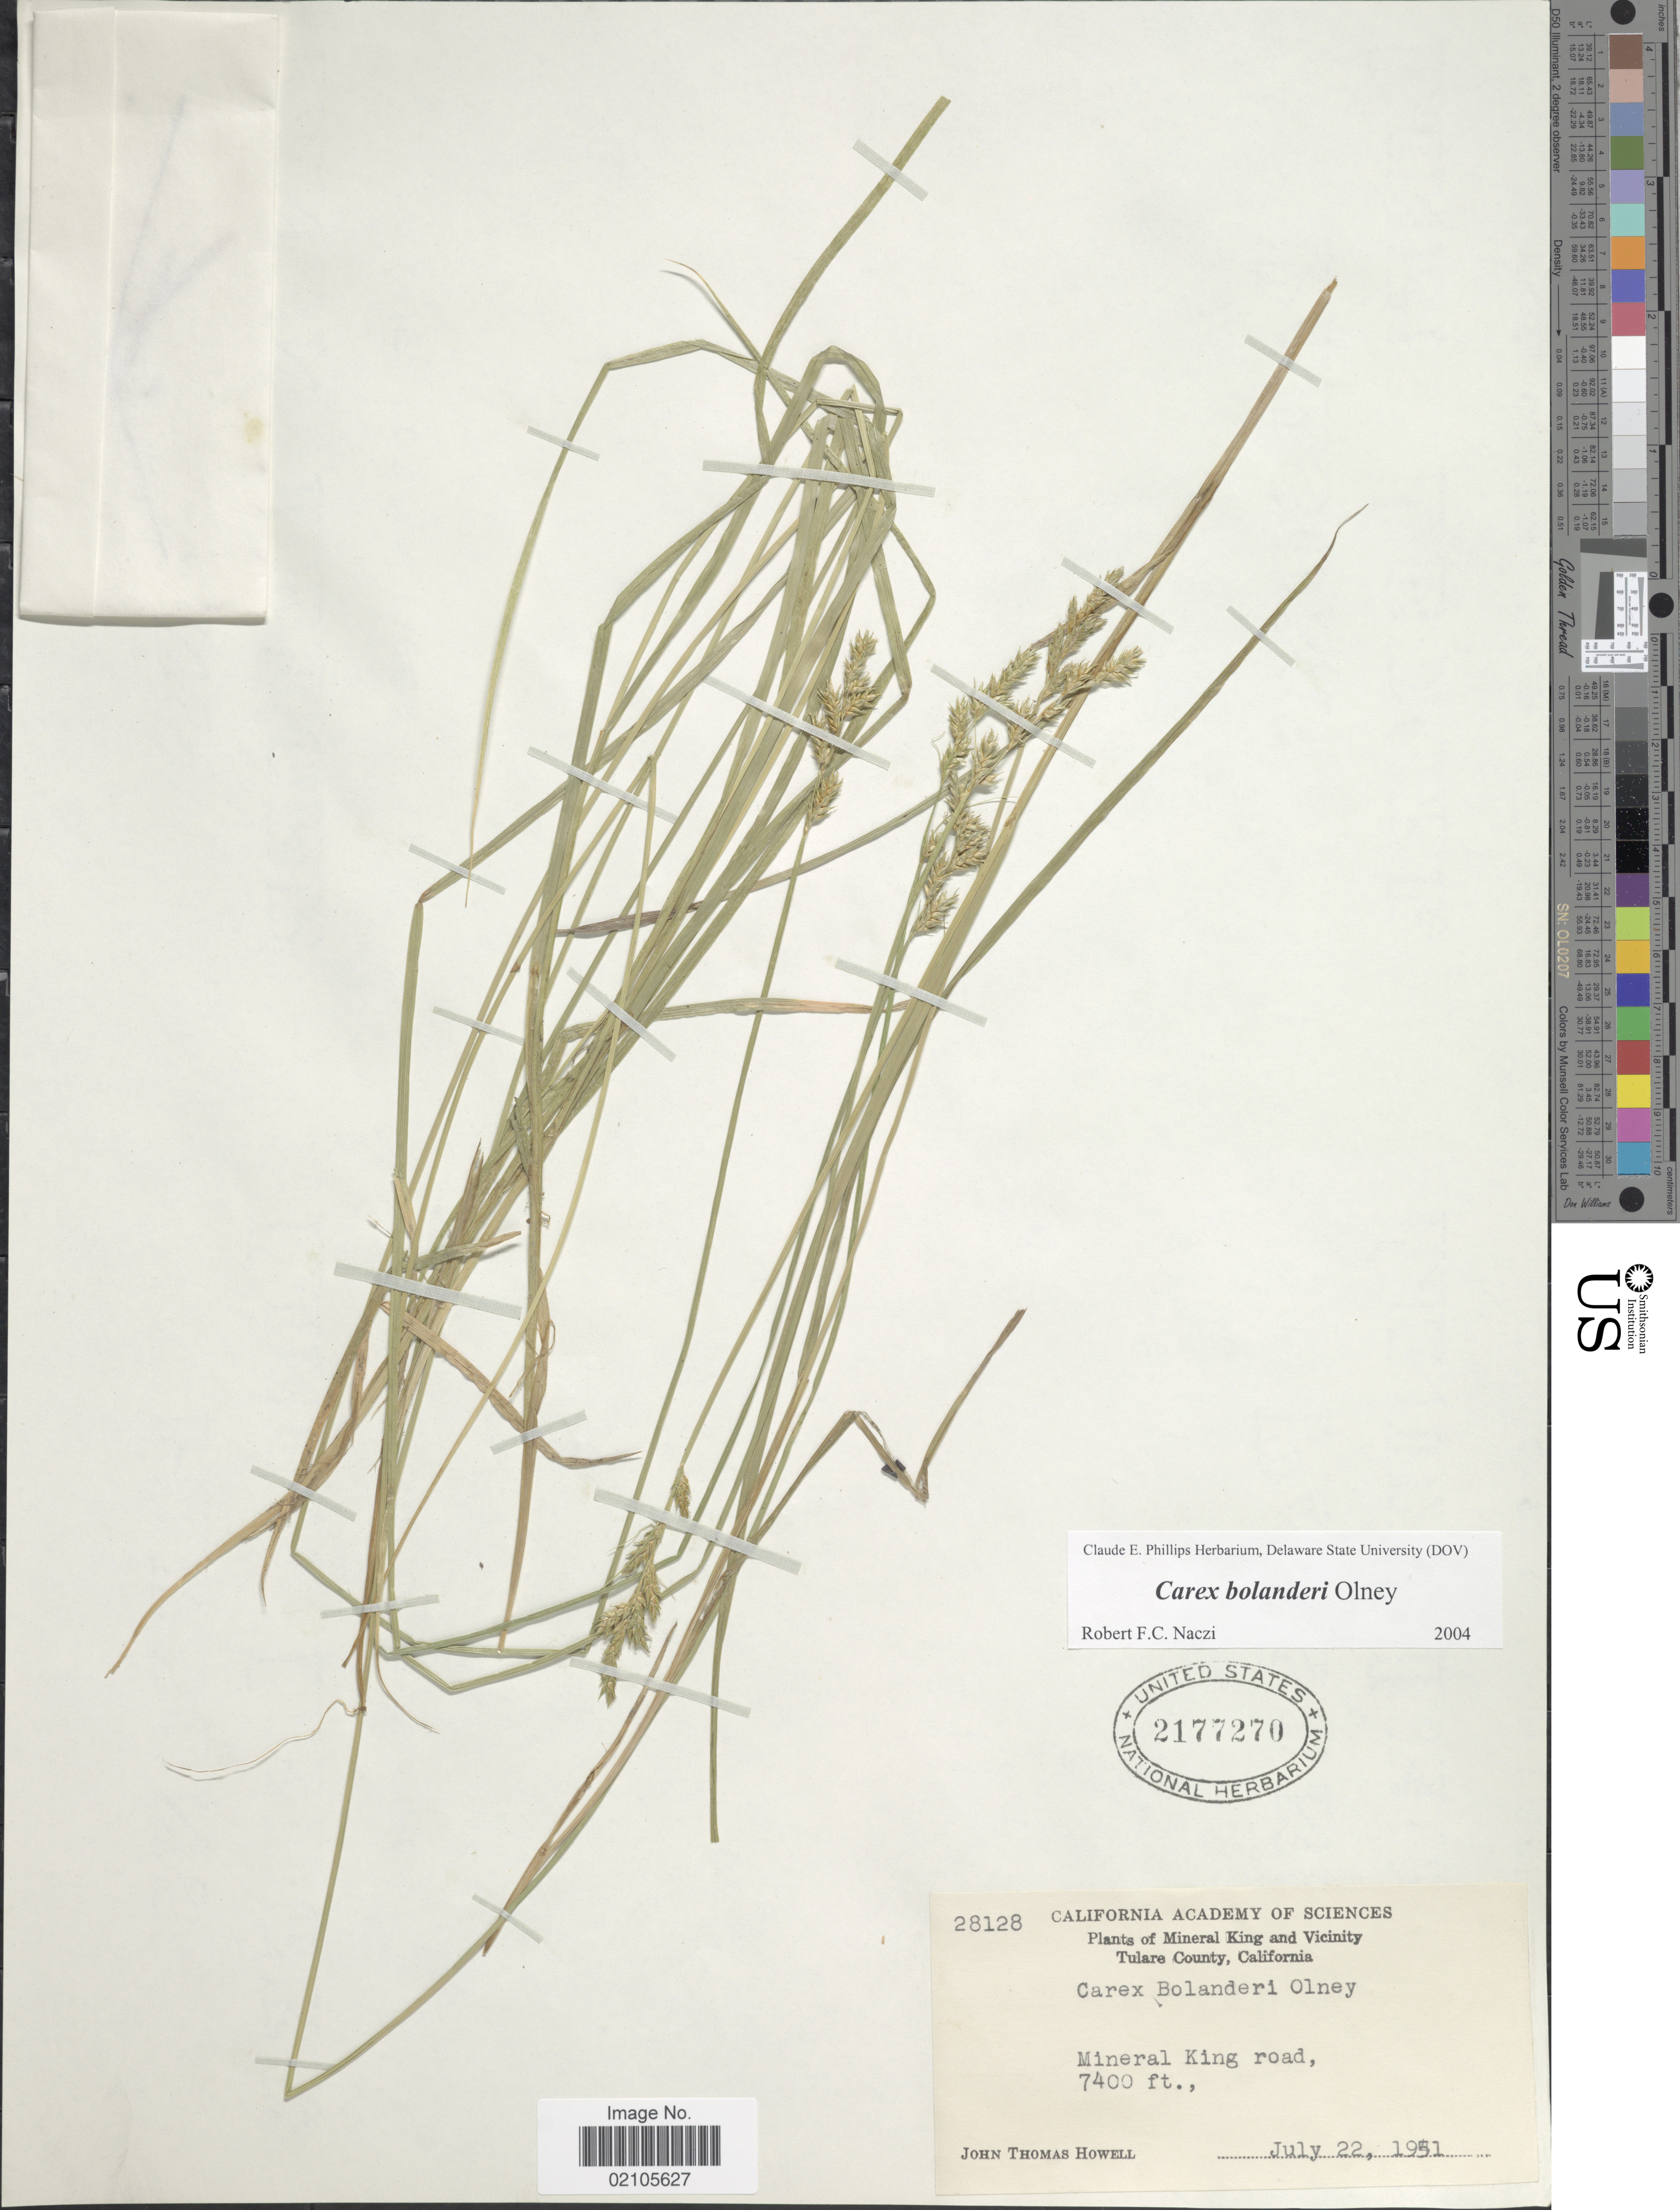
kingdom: Plantae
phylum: Tracheophyta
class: Liliopsida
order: Poales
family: Cyperaceae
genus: Carex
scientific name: Carex bolanderi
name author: Olney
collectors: J. T. Howell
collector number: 28128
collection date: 1951-07-22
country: United States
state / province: California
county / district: Tulare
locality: Mineral King and Vicinity, Tulare County, California, Mineral King road.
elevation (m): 2256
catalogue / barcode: US 2177270